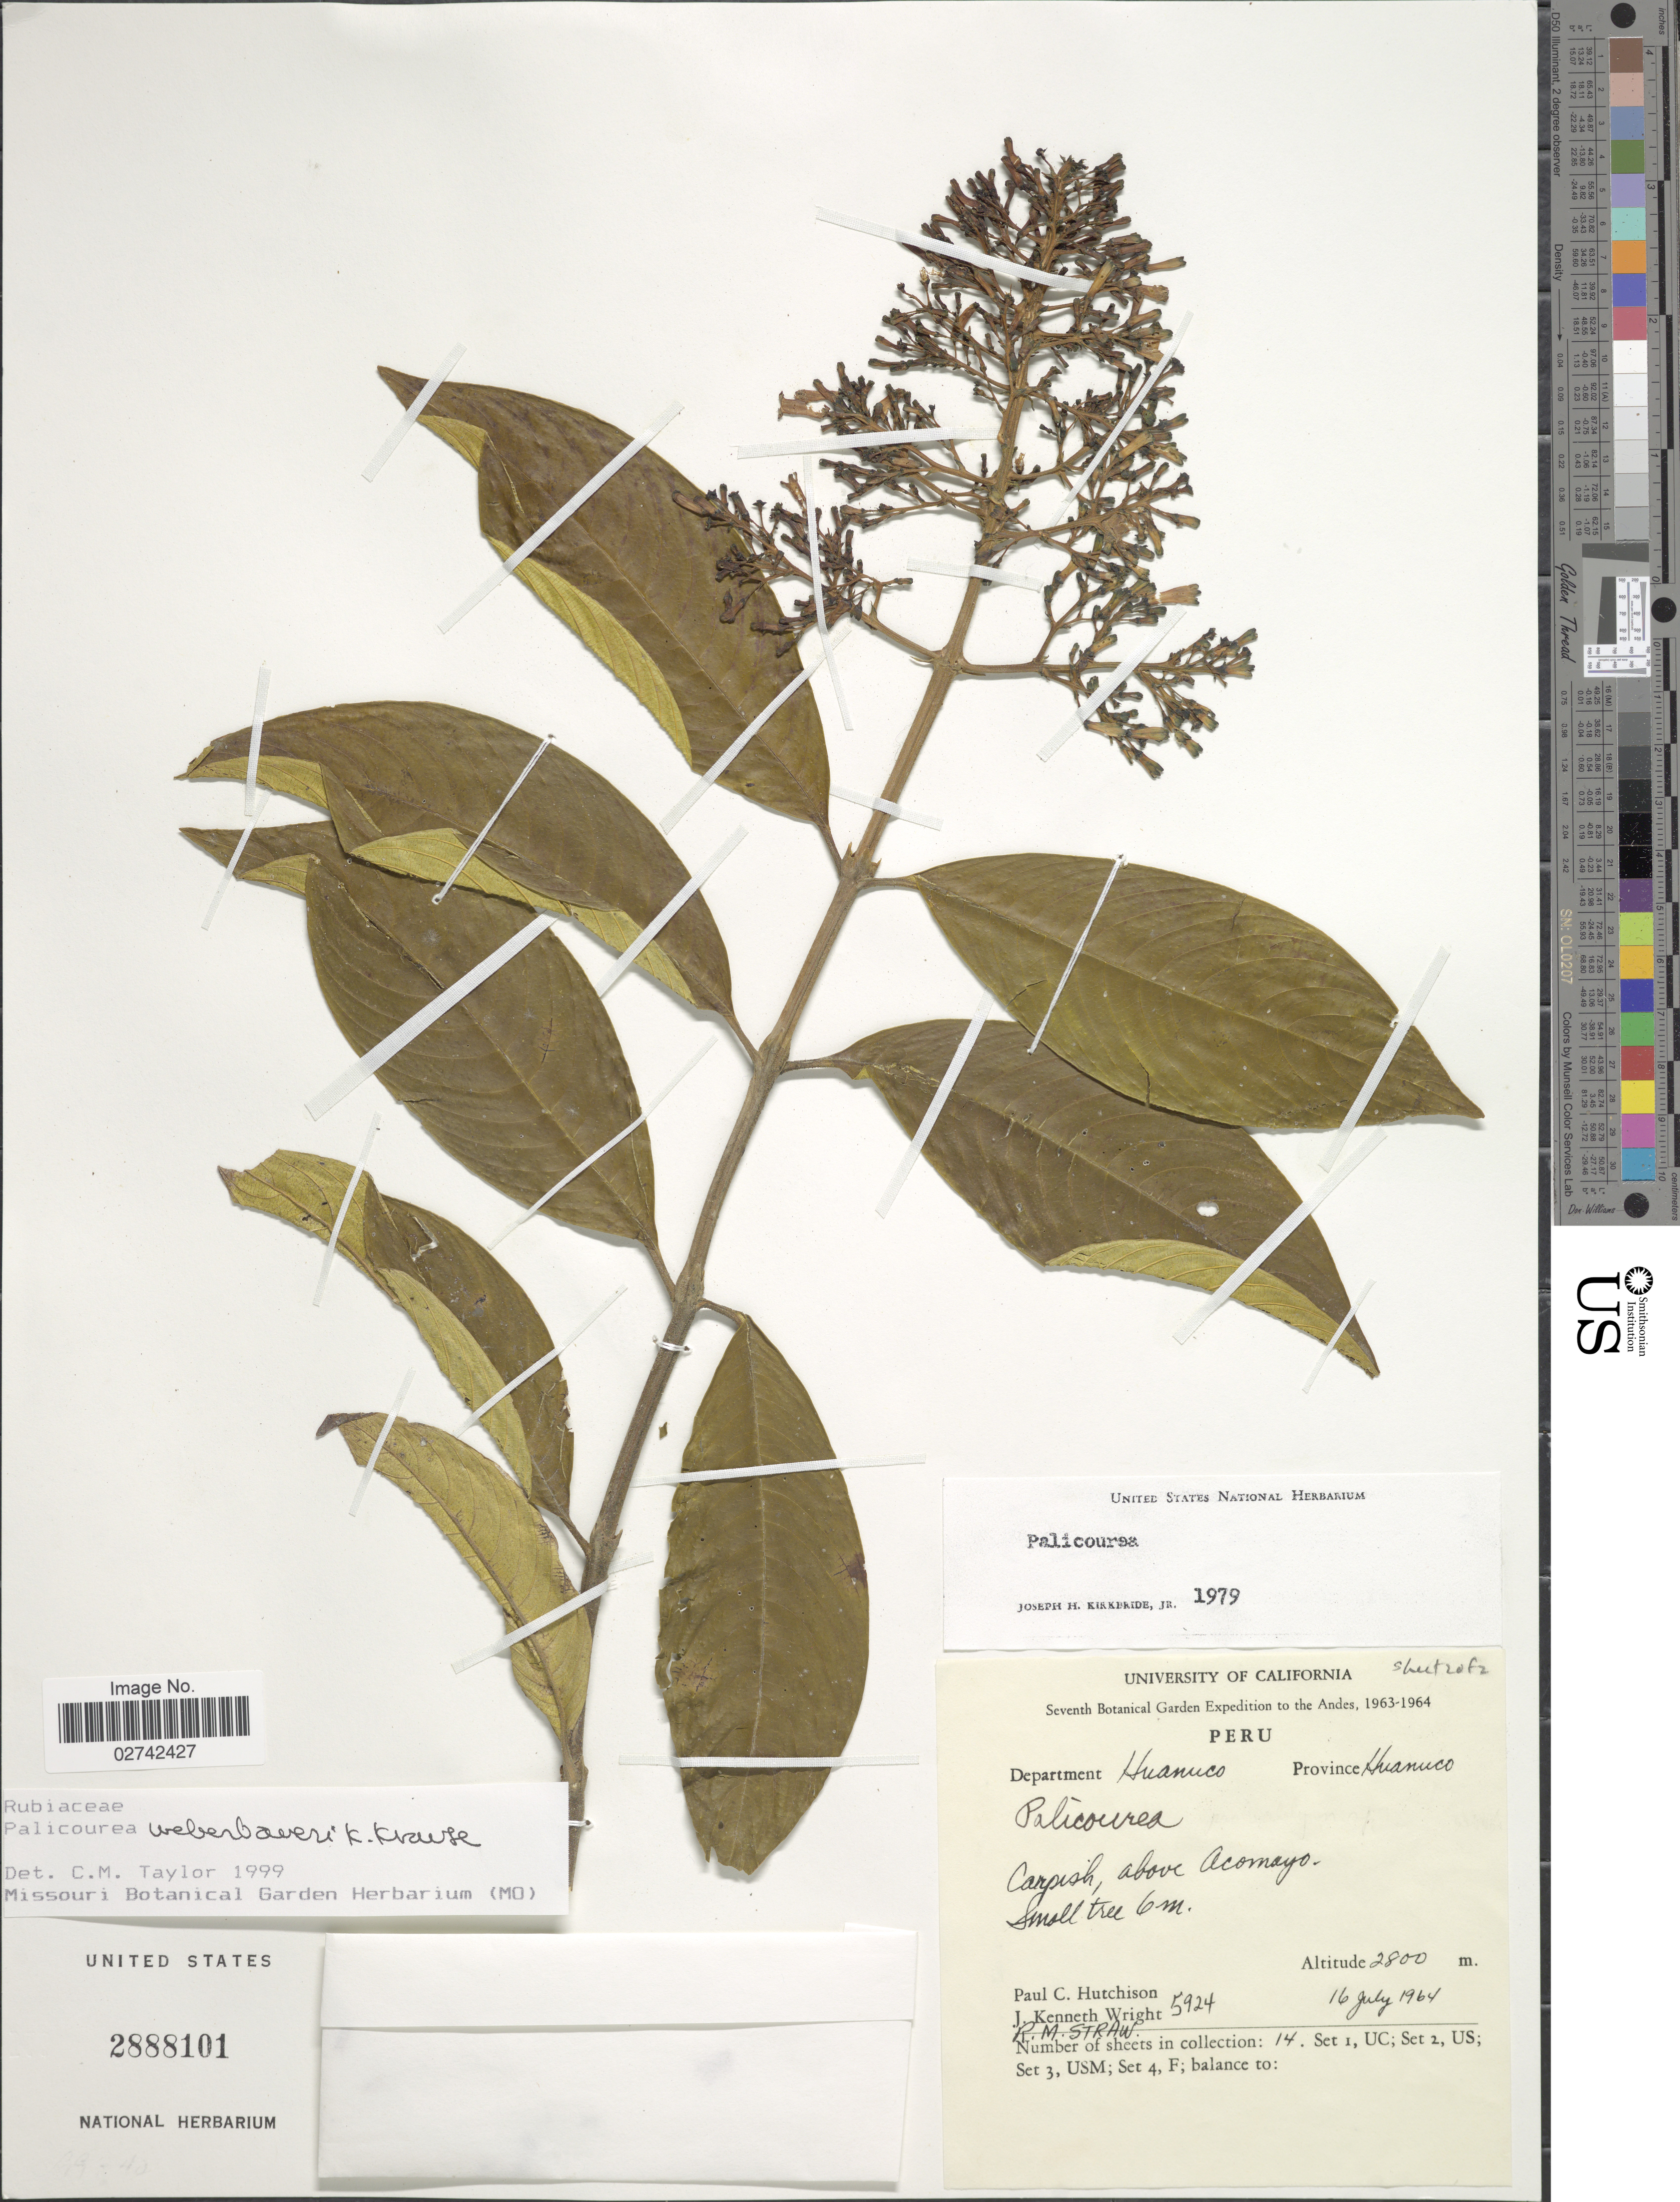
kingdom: Plantae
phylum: Tracheophyta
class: Magnoliopsida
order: Gentianales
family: Rubiaceae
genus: Palicourea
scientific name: Palicourea weberbaueri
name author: K. Krause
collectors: P. C. Hutchison, J. K. Wright & R. M. Straw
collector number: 5924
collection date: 1964-07-16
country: Peru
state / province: Huánuco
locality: Province Huanuco, Carpish, above Acomayo.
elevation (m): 2800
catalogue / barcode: US 2888101